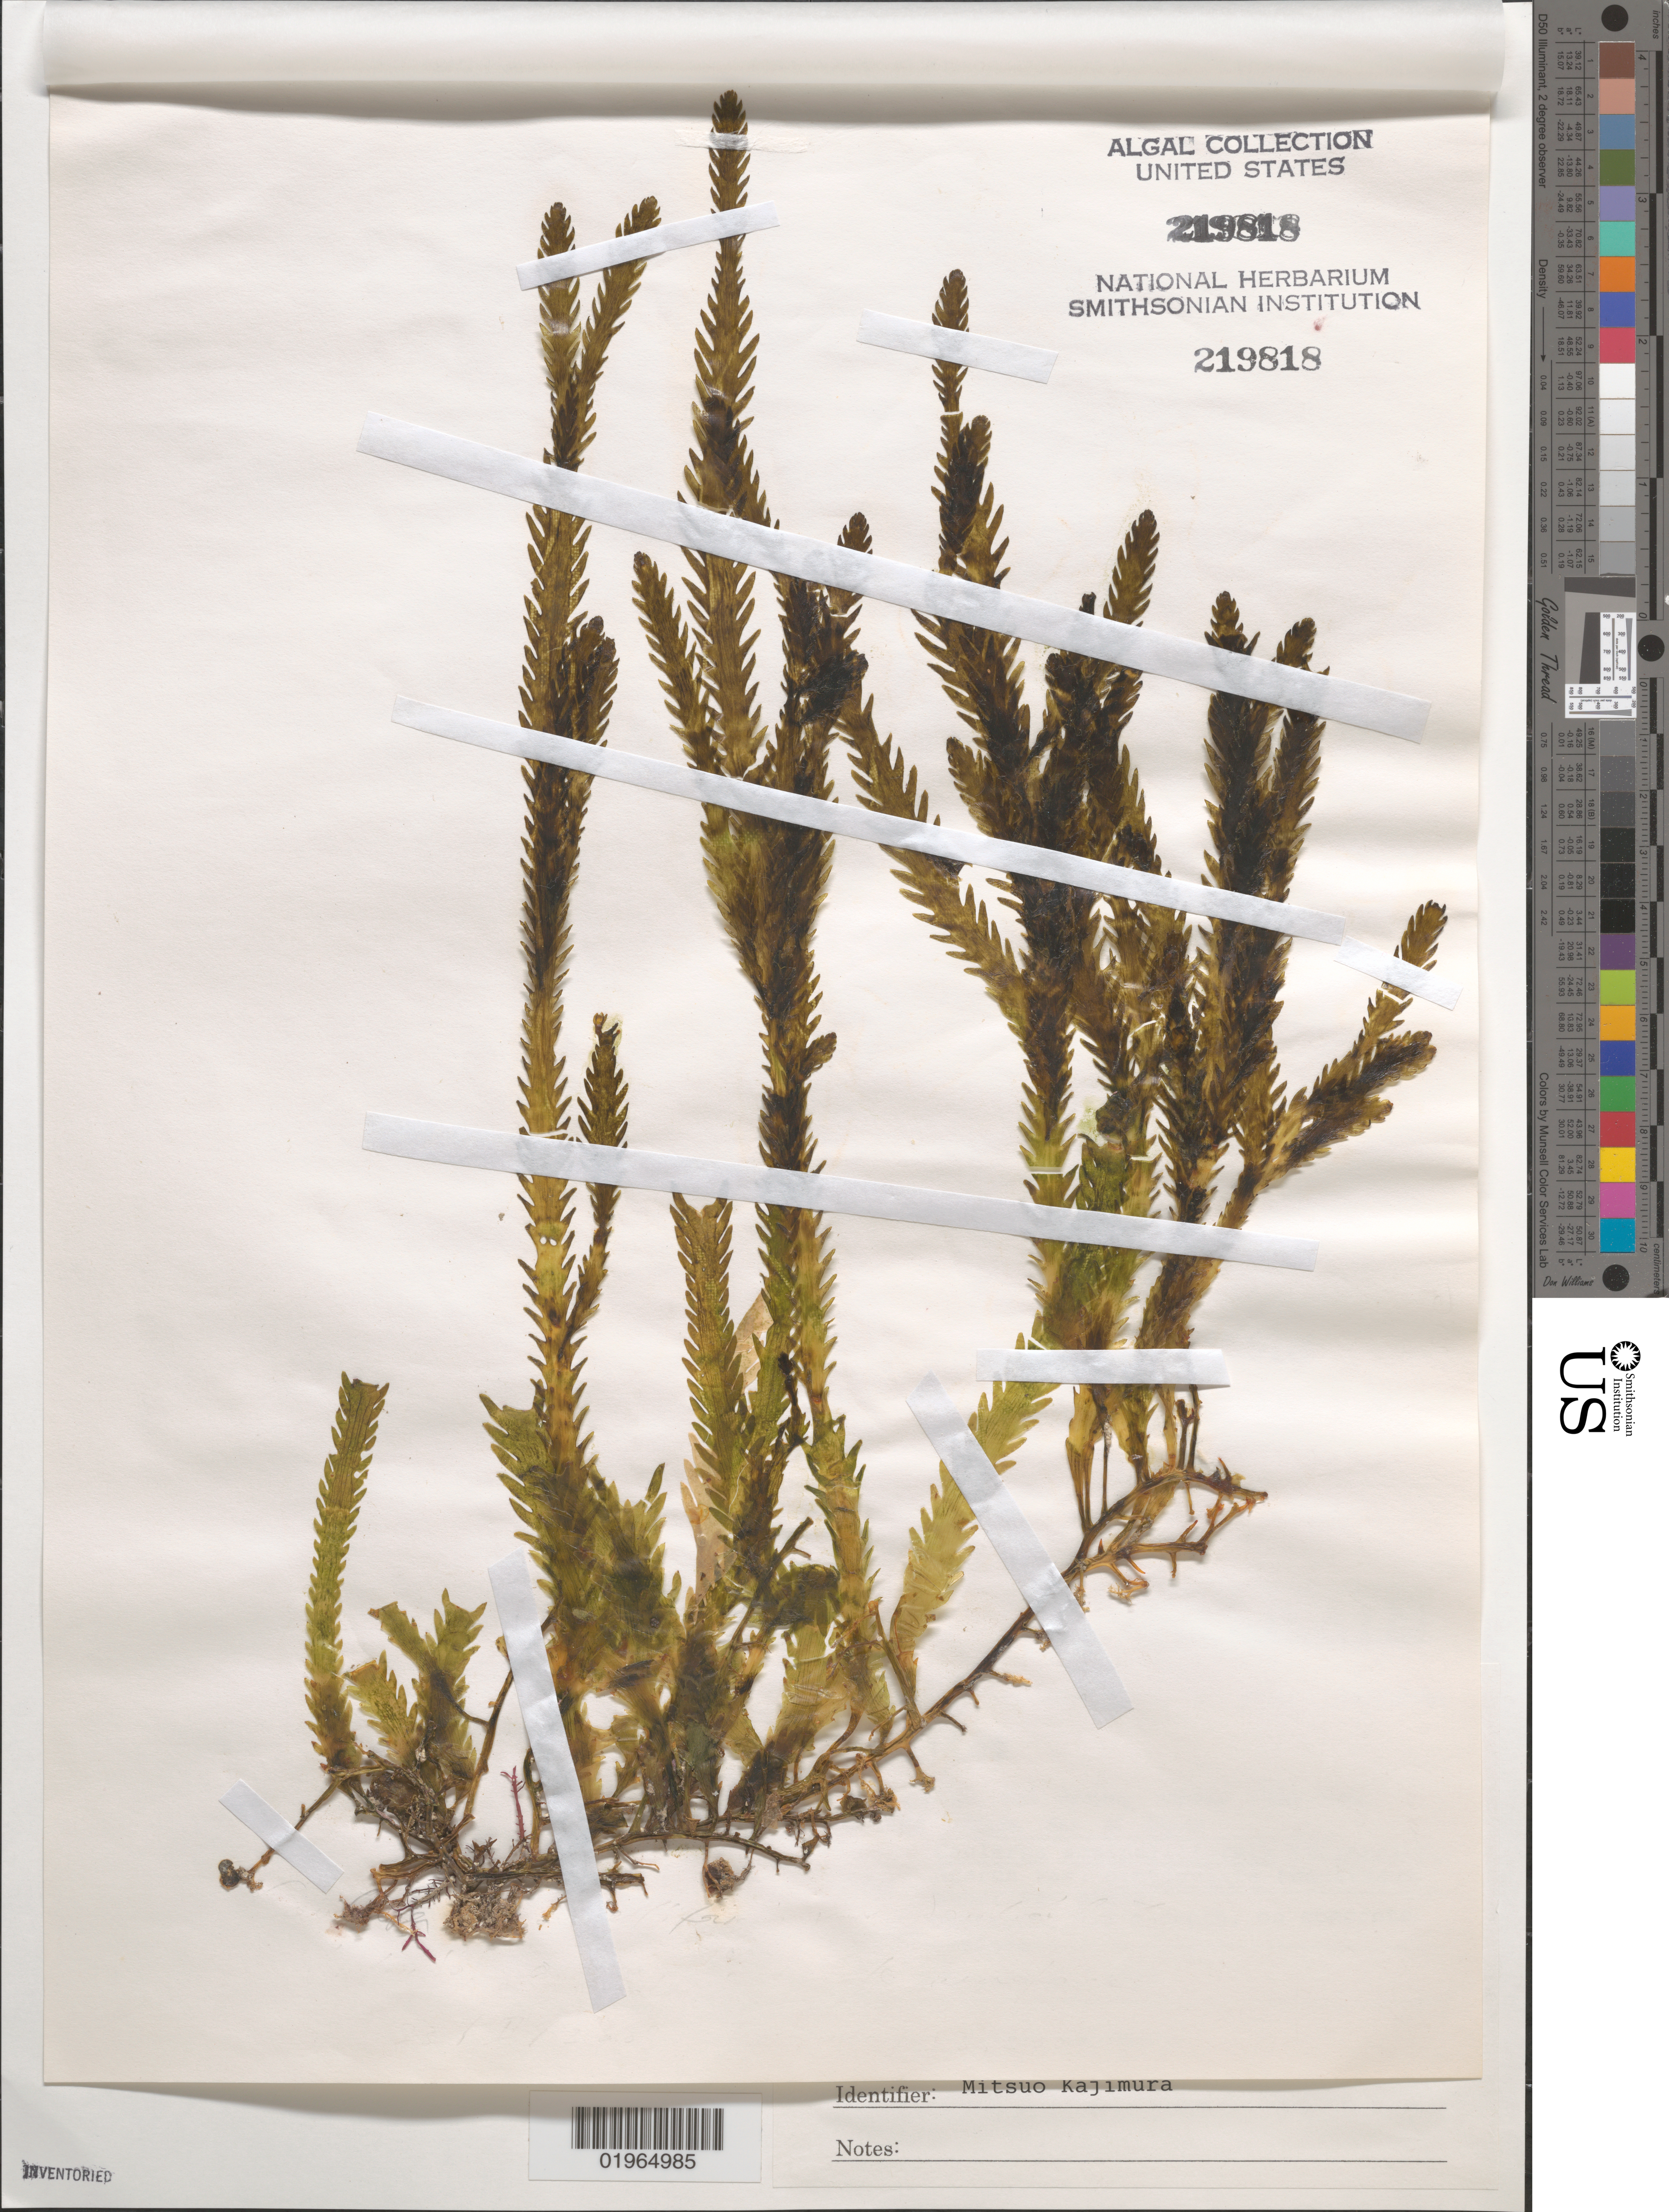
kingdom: Plantae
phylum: Chlorophyta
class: Ulvophyceae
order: Bryopsidales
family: Caulerpaceae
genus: Caulerpa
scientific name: Caulerpa scalpelliformis var. denticulata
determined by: Kajimura, Mitsuo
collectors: M. Kajimura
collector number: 3481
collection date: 2007-02-23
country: Japan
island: Oki Islands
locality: Okutsudo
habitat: On concrete surface.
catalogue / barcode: US 219818